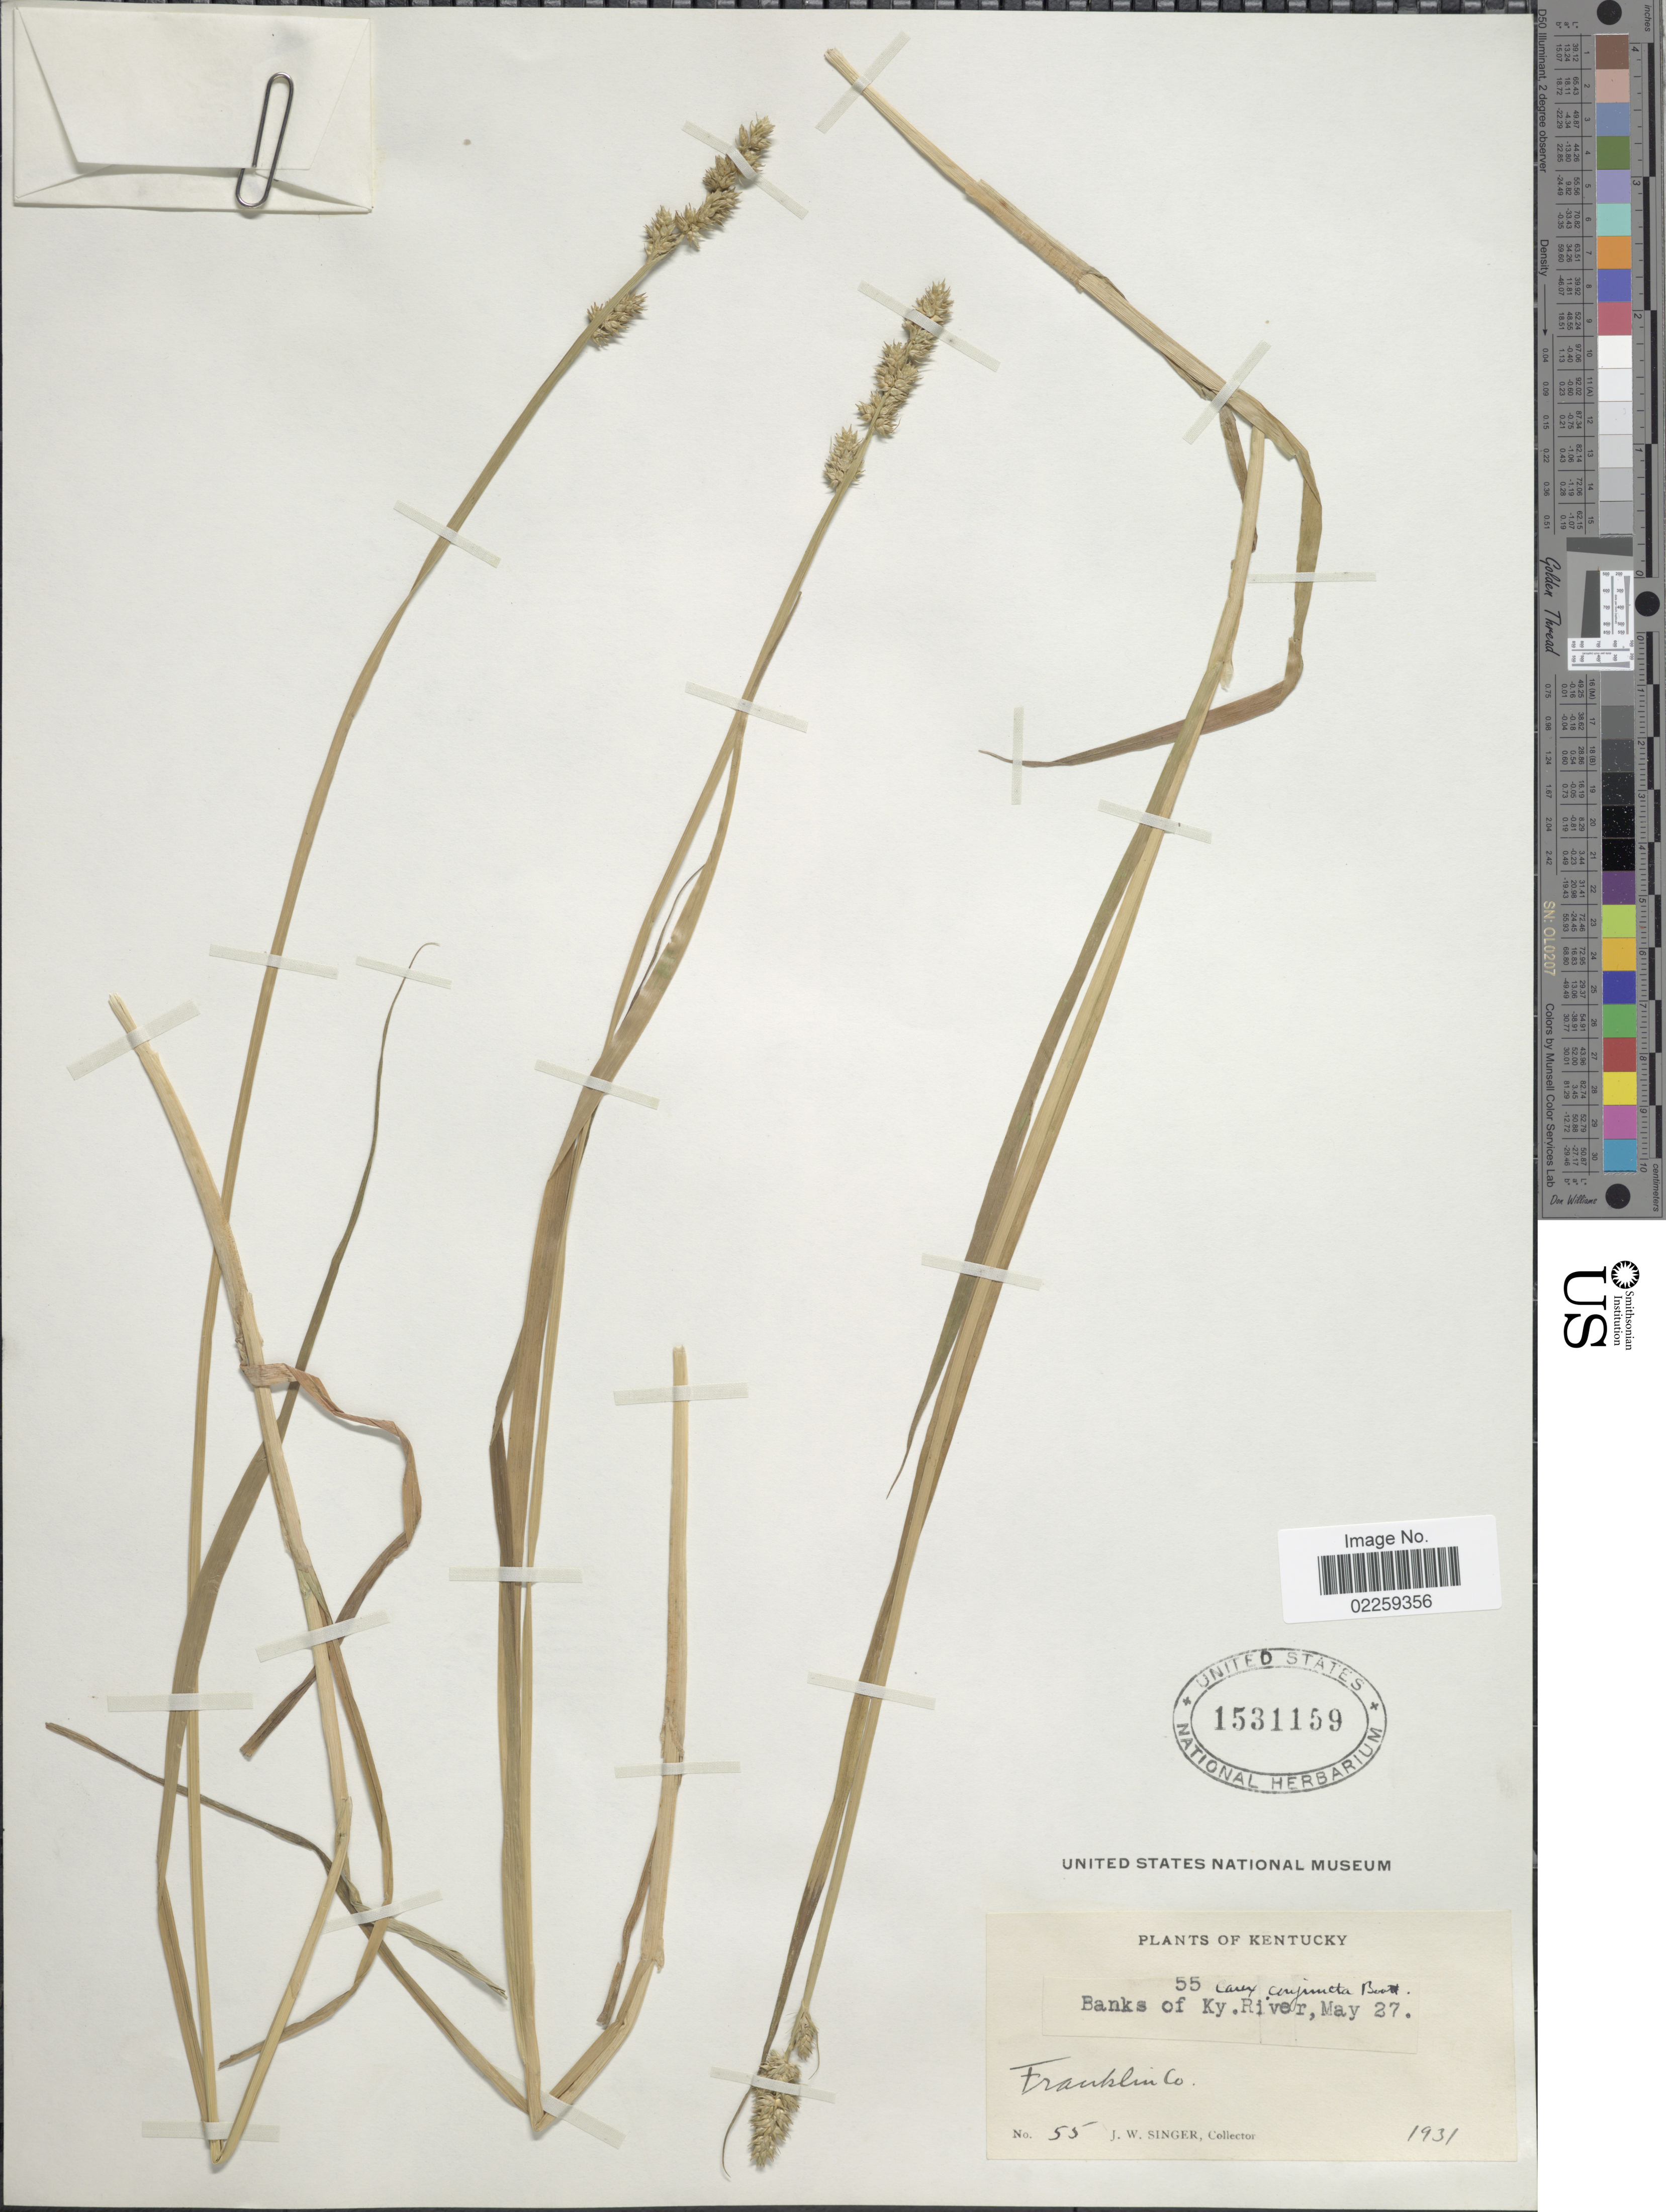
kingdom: Plantae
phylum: Tracheophyta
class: Liliopsida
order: Poales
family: Cyperaceae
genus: Carex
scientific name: Carex conjuncta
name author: Boott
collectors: J. EW. Singer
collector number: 55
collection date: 1931-05-27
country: United States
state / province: Kentucky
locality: Banks of Ky. River Franklin Co.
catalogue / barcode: US 1531159